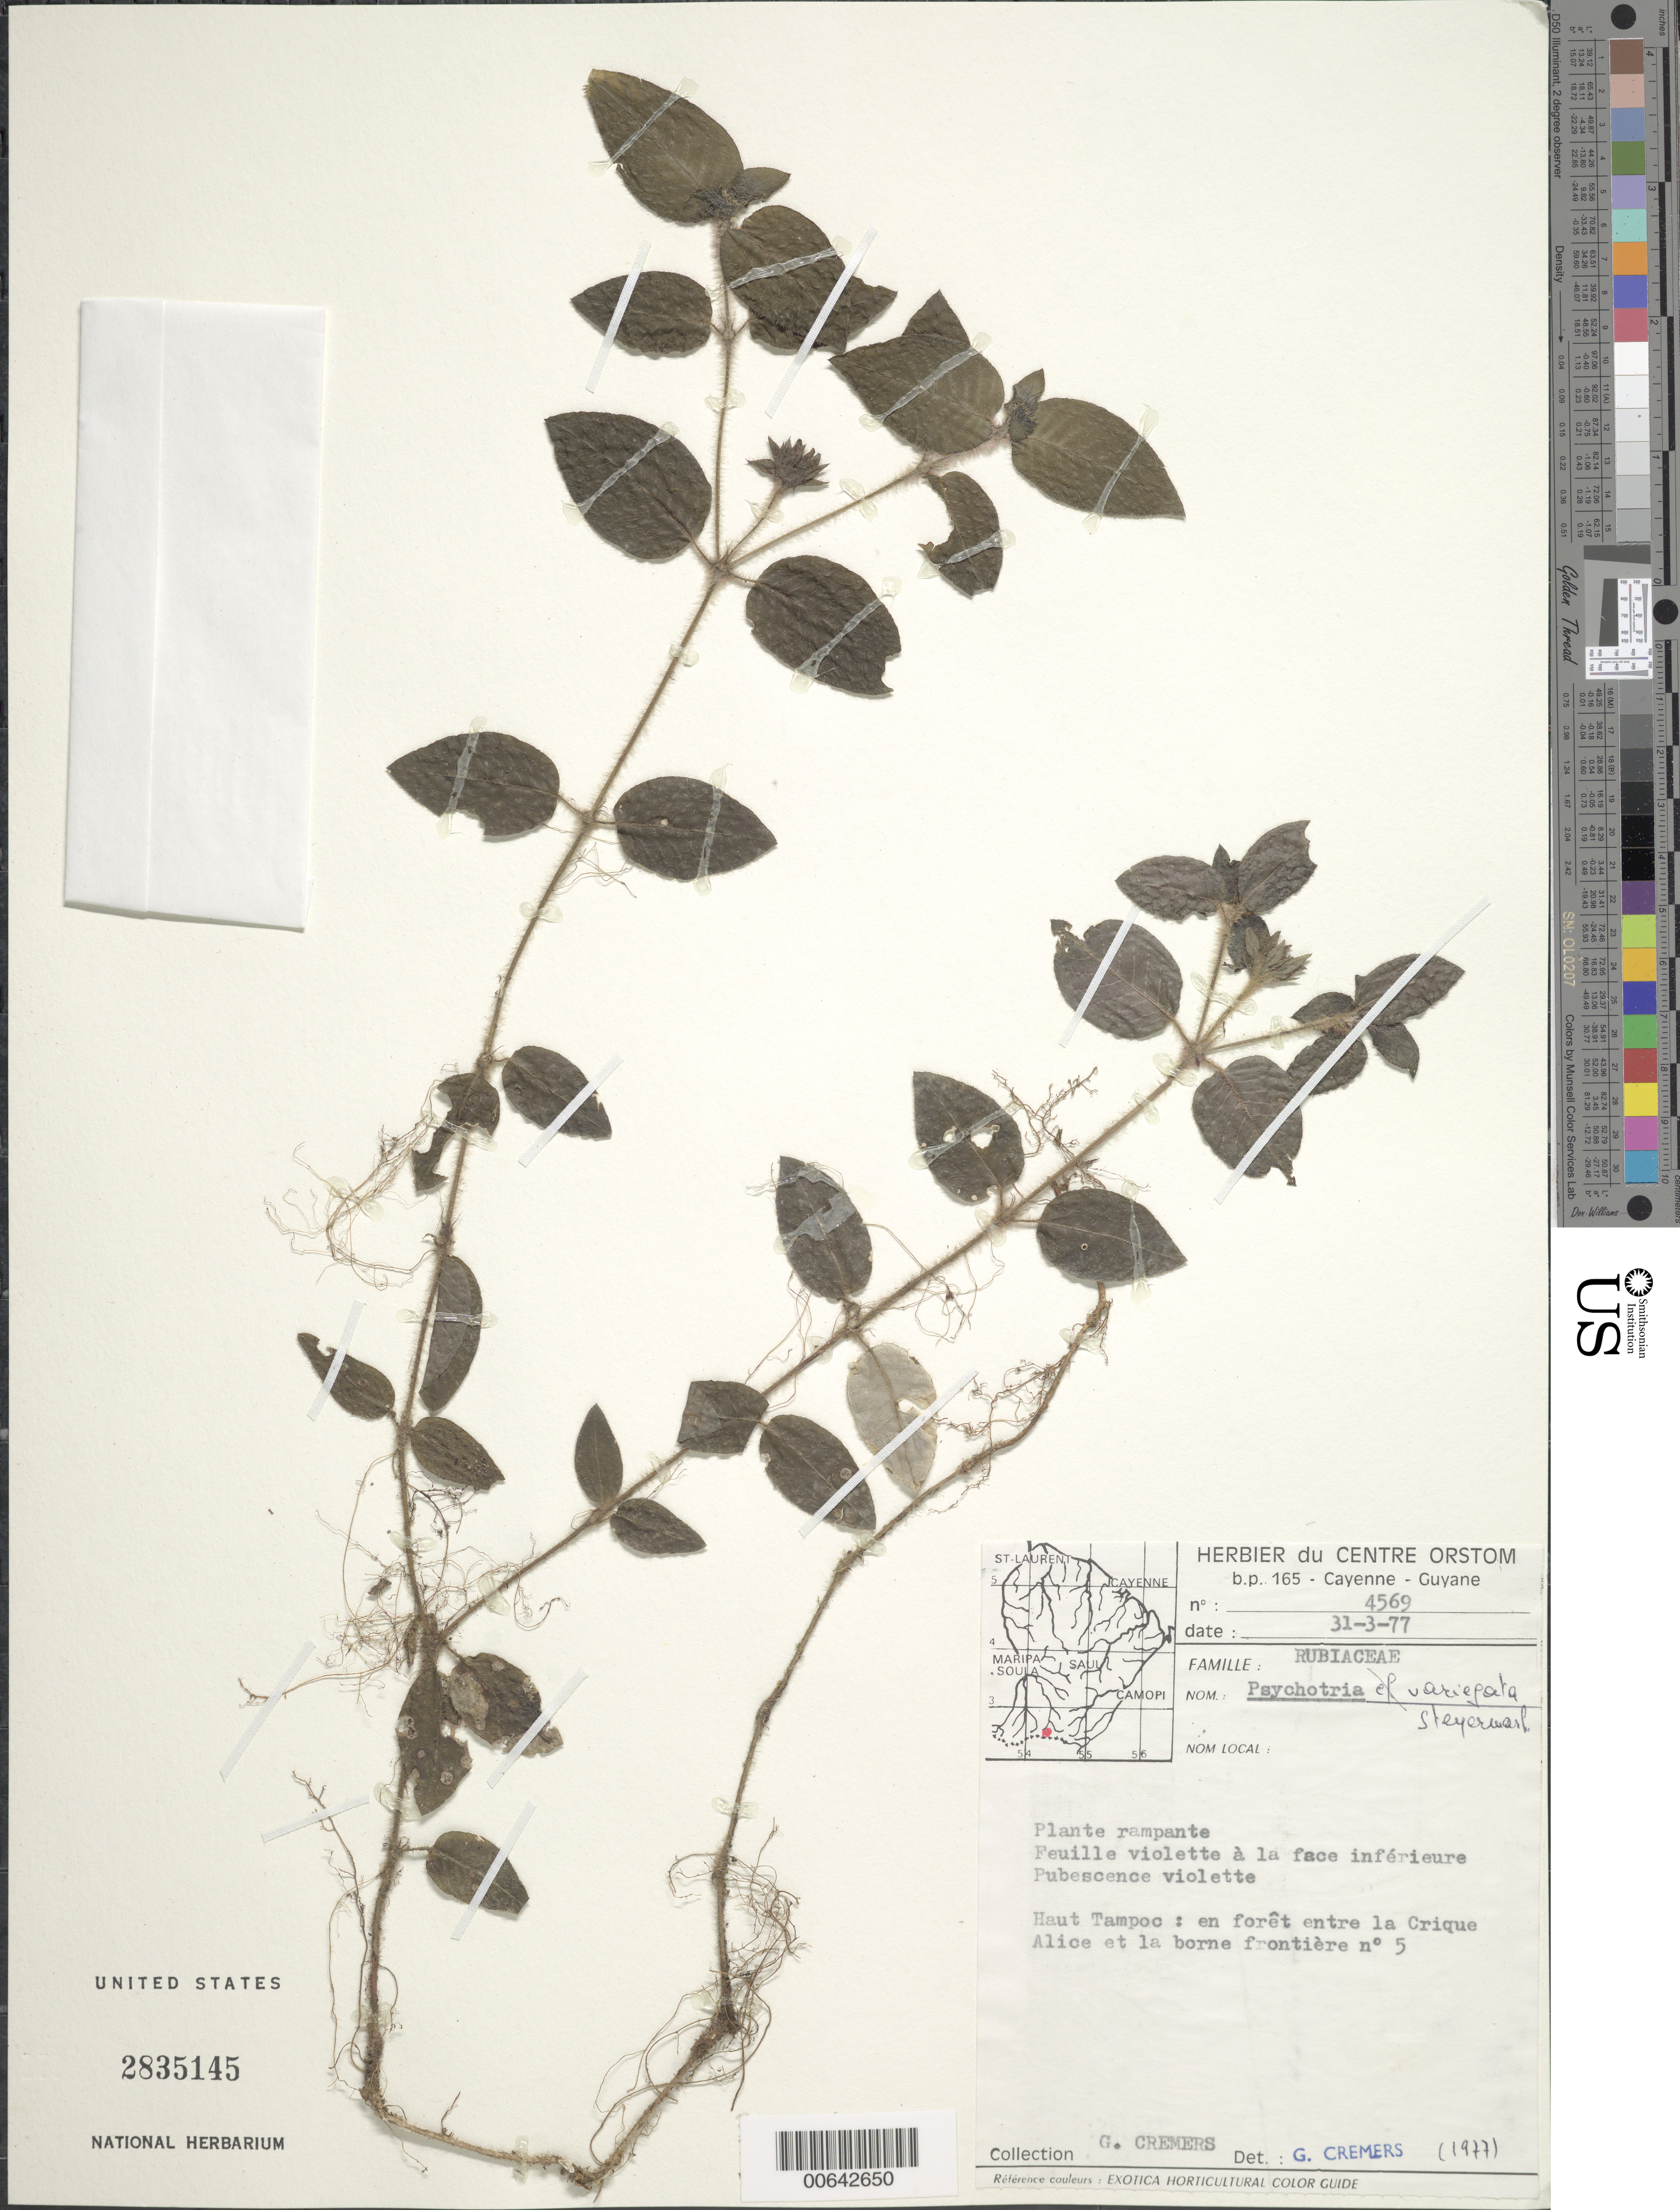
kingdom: Plantae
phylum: Tracheophyta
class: Magnoliopsida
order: Gentianales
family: Rubiaceae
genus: Palicourea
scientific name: Palicourea debilis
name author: (Müll. Arg.) Delprete & J.H. Kirkbr.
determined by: Kirkbride, J. H., Jr.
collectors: G. Cremers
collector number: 4569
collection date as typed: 31-Mar-77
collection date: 1977-03-31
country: French Guiana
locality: Haut Tampoc, entre Crique Alice et la borne frontière no. 5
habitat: Foret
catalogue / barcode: US 2835145